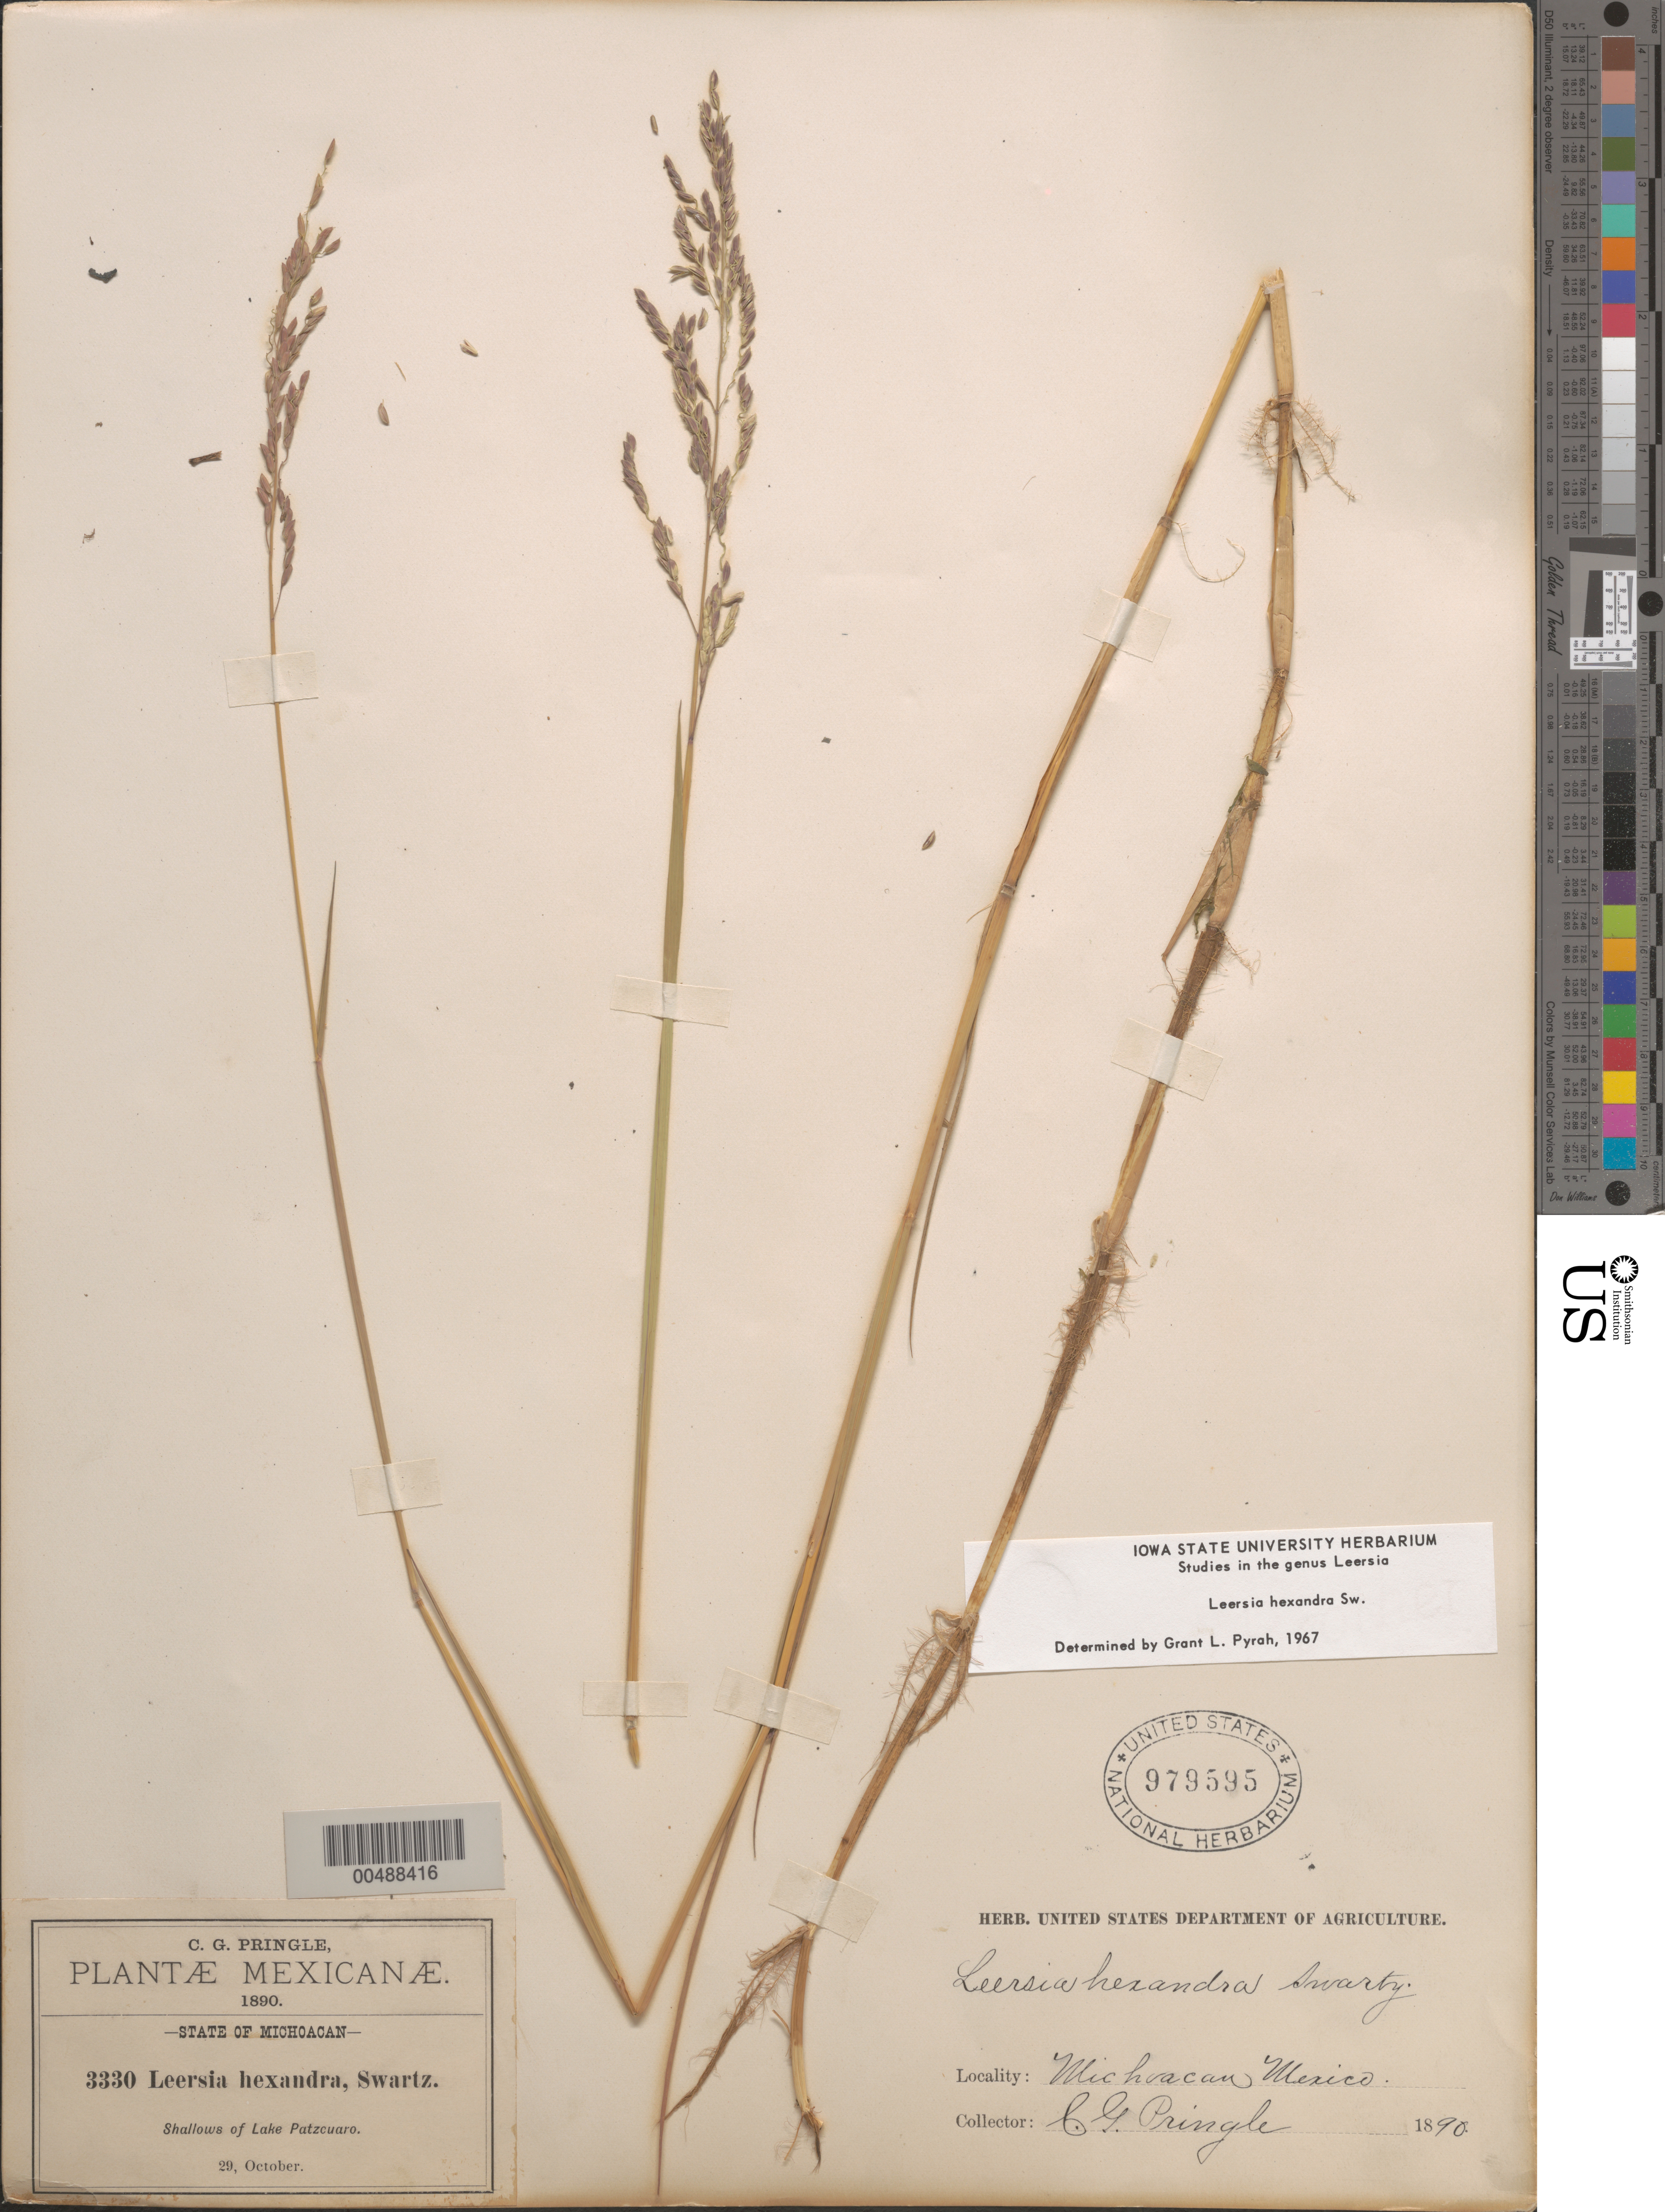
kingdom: Plantae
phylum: Tracheophyta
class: Liliopsida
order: Poales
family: Poaceae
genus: Leersia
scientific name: Leersia hexandra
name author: Sw.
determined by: Pyrah, G. L.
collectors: C. G. Pringle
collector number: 3330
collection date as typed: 29 Oct 1890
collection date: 1890-10-29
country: Mexico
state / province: Michoacán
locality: Lake Patzcuaro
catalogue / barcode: US 979595